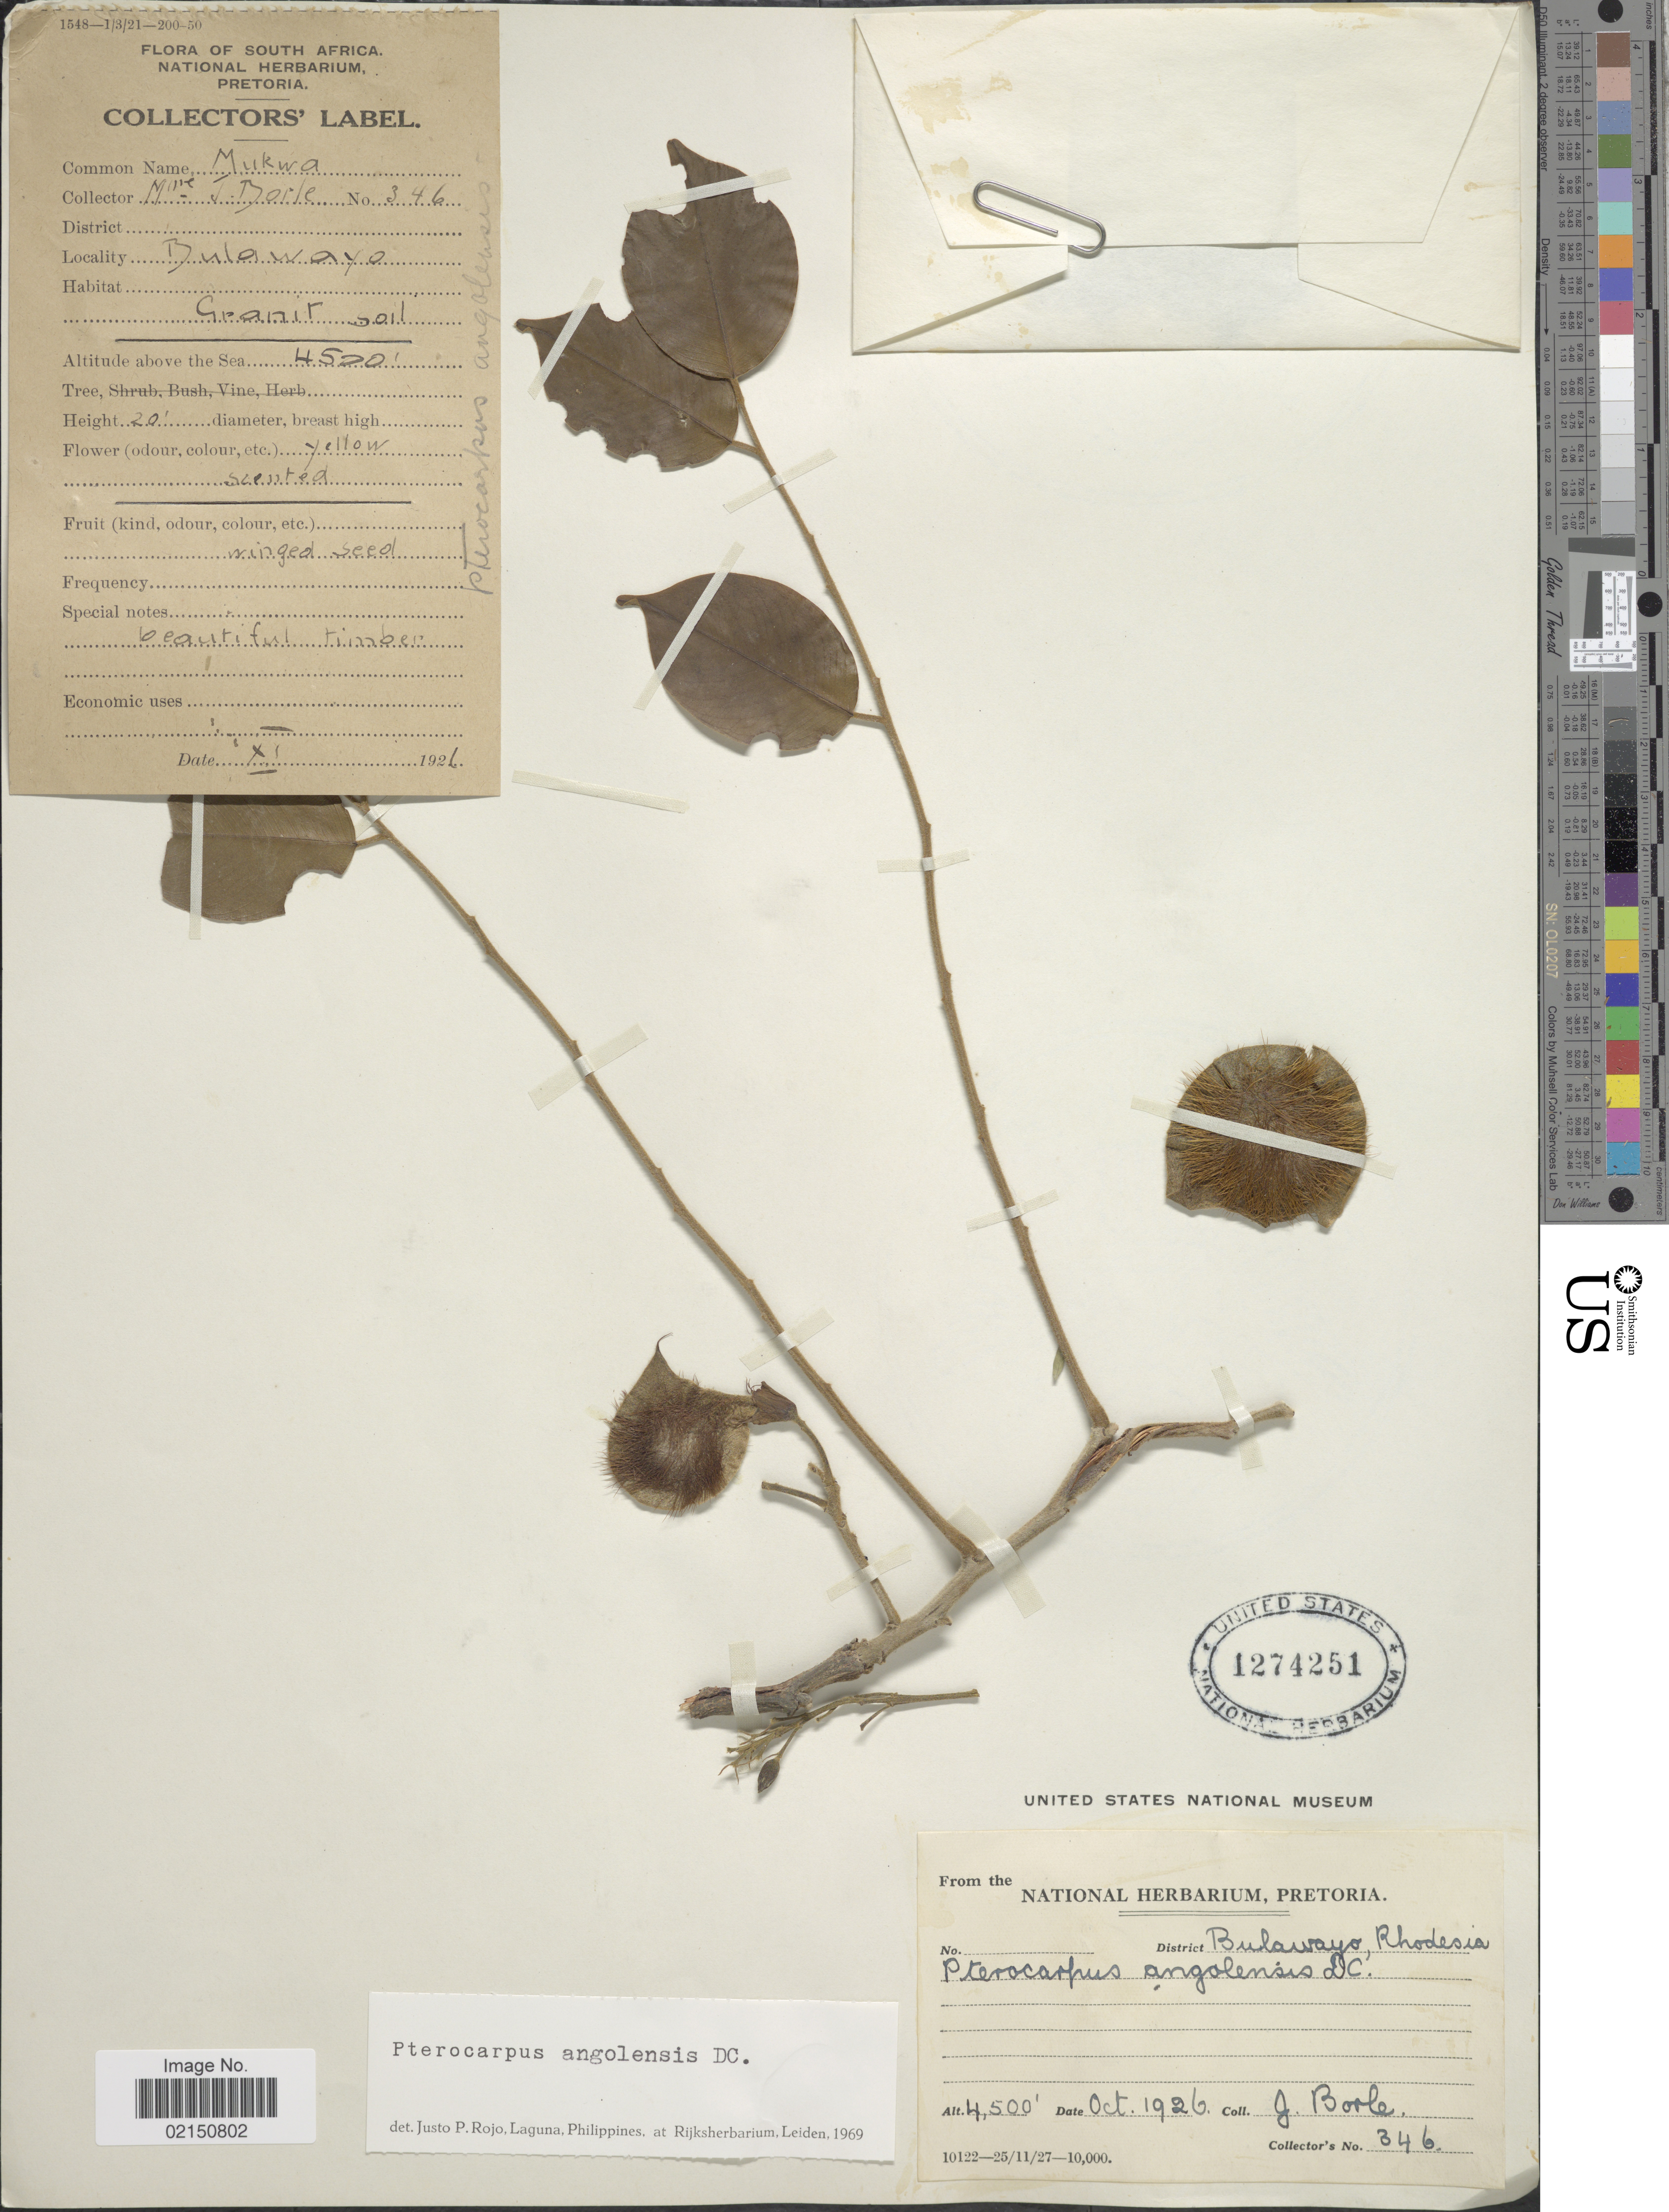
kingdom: Plantae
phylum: Tracheophyta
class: Magnoliopsida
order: Fabales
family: Fabaceae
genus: Pterocarpus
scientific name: Pterocarpus angolensis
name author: DC.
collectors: J. Borle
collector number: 346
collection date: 1926-10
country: Zimbabwe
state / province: Bulawayo (city)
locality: Rhodesia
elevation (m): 1372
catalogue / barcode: US 1274251